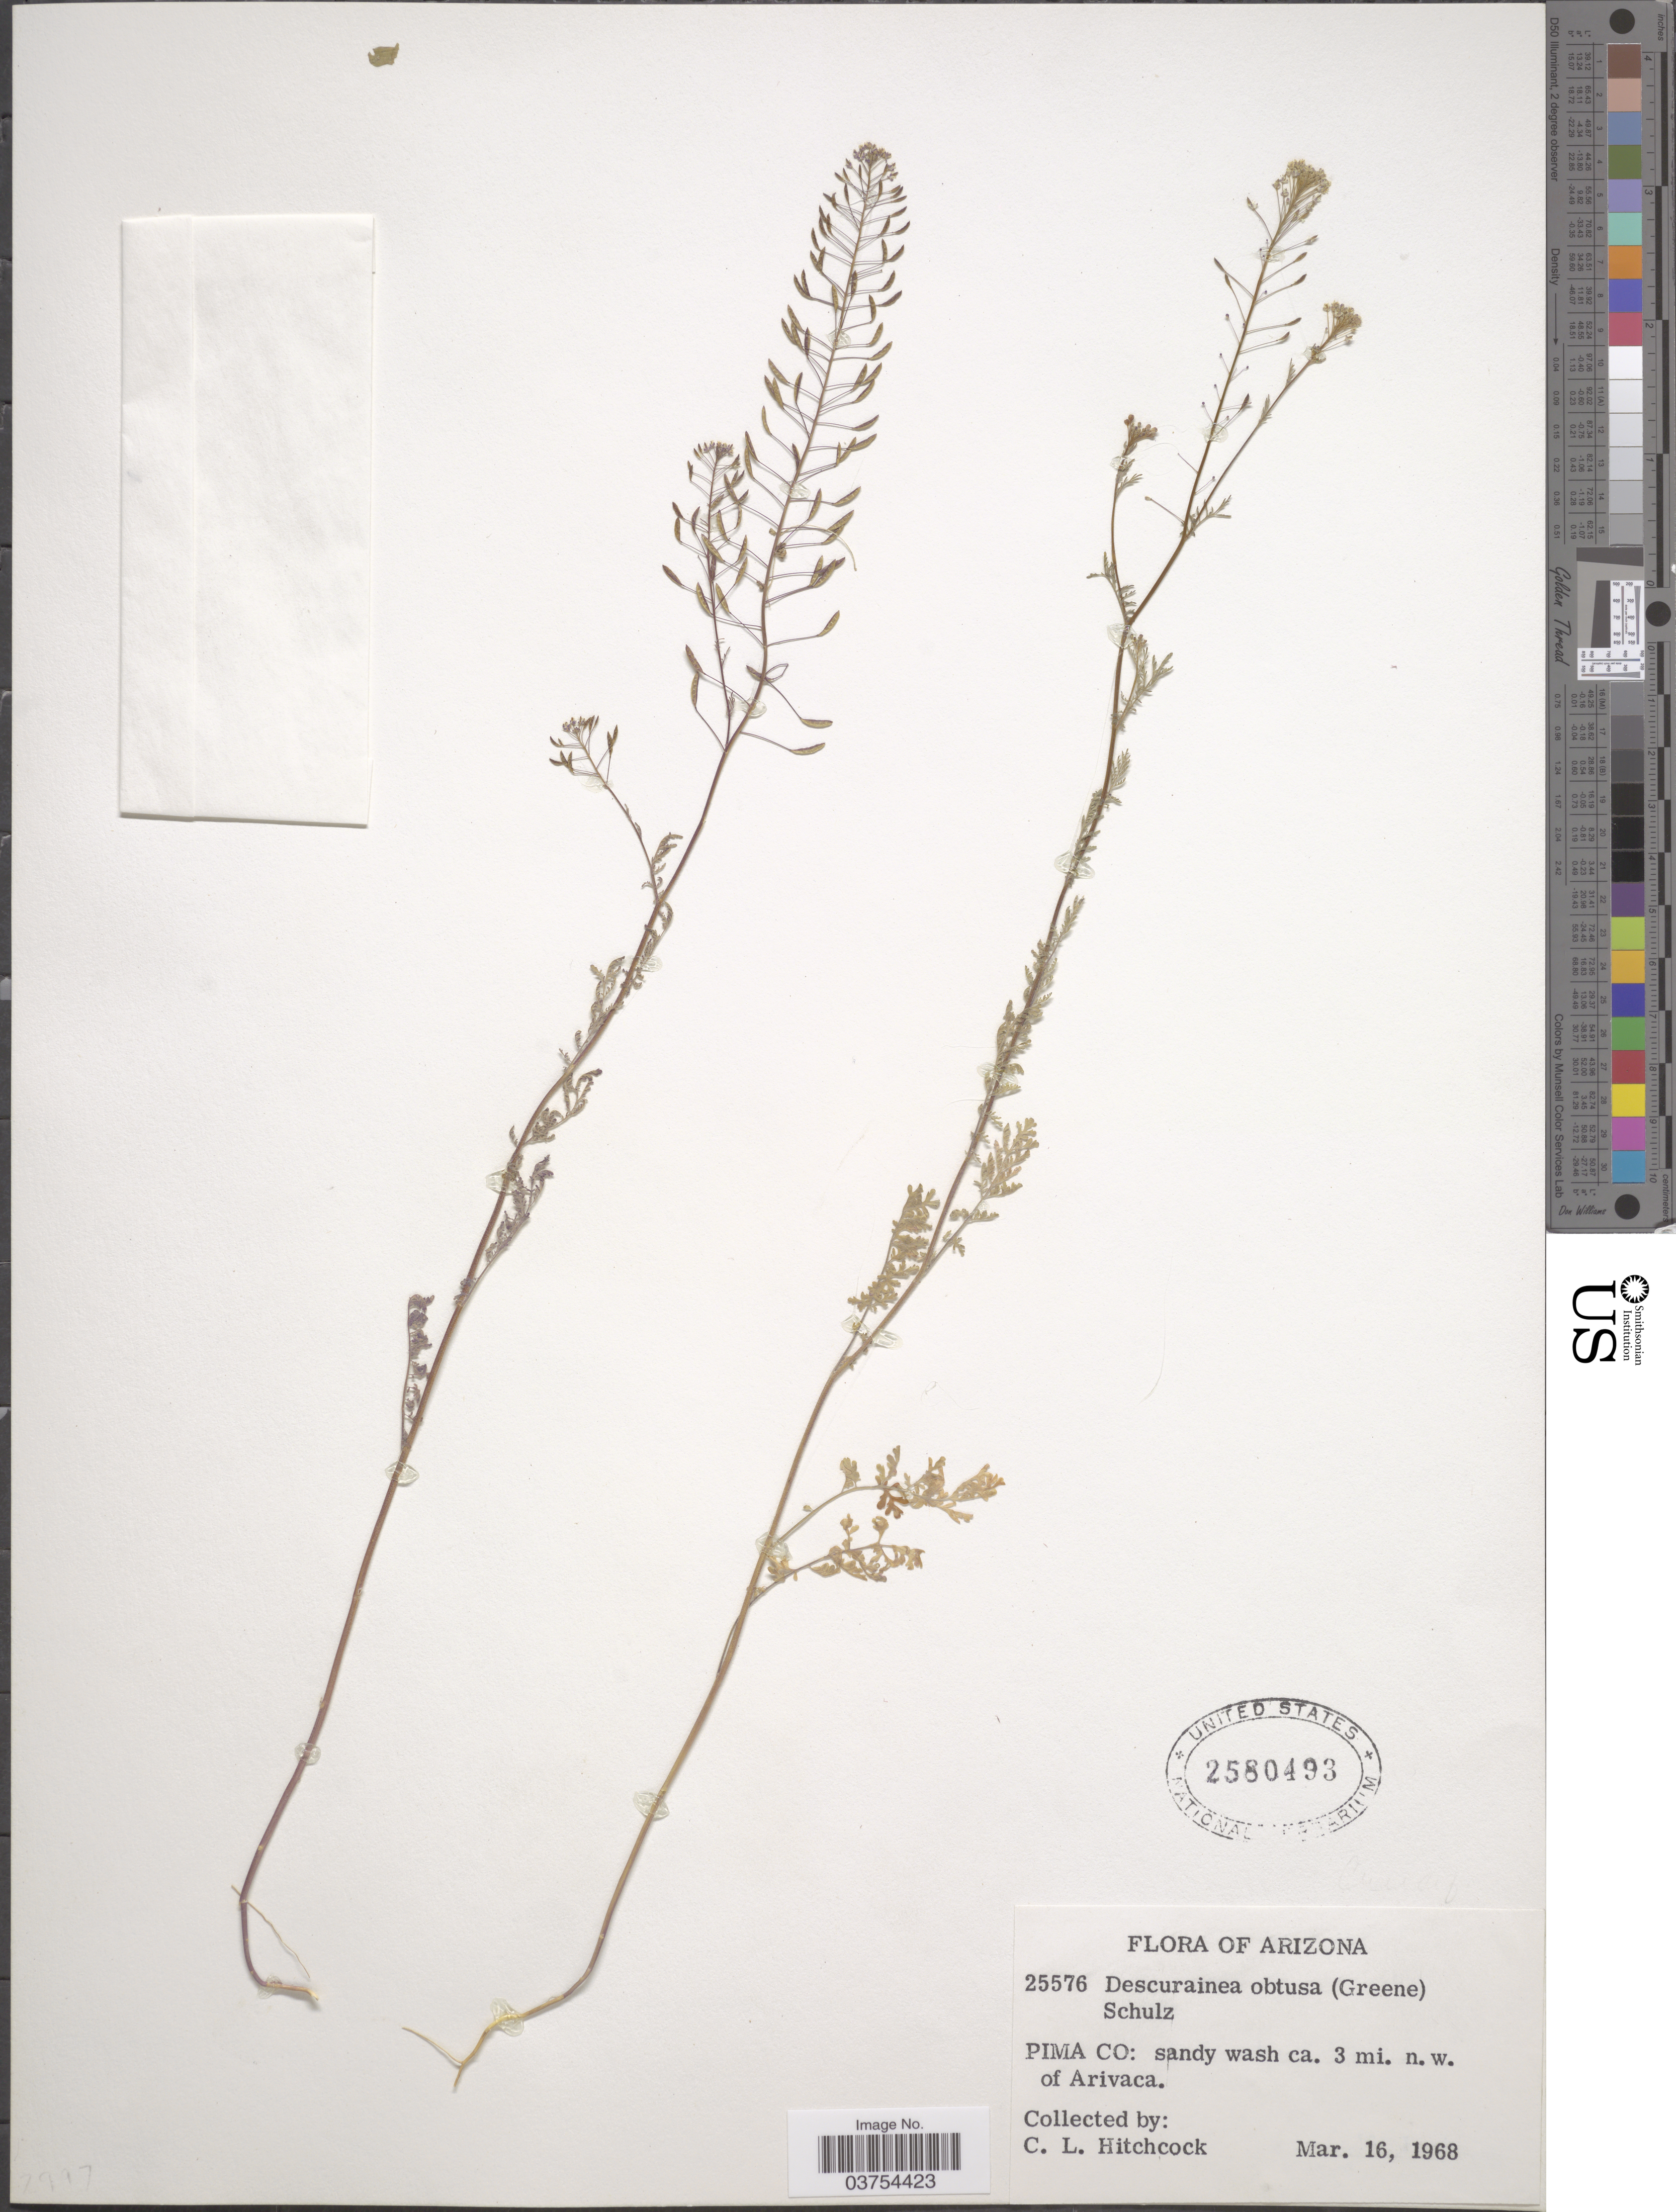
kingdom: Plantae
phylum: Tracheophyta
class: Magnoliopsida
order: Brassicales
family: Brassicaceae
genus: Descurainia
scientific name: Descurainia obtusa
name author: (Greene & C.A. Mey.) O.E. Schulz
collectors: C. L. Hitchcock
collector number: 25576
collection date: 1968-03-16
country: United States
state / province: Arizona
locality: Pima Co: sandy wash ca. 3mi. n.w. of Arivaca.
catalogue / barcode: US 2580493